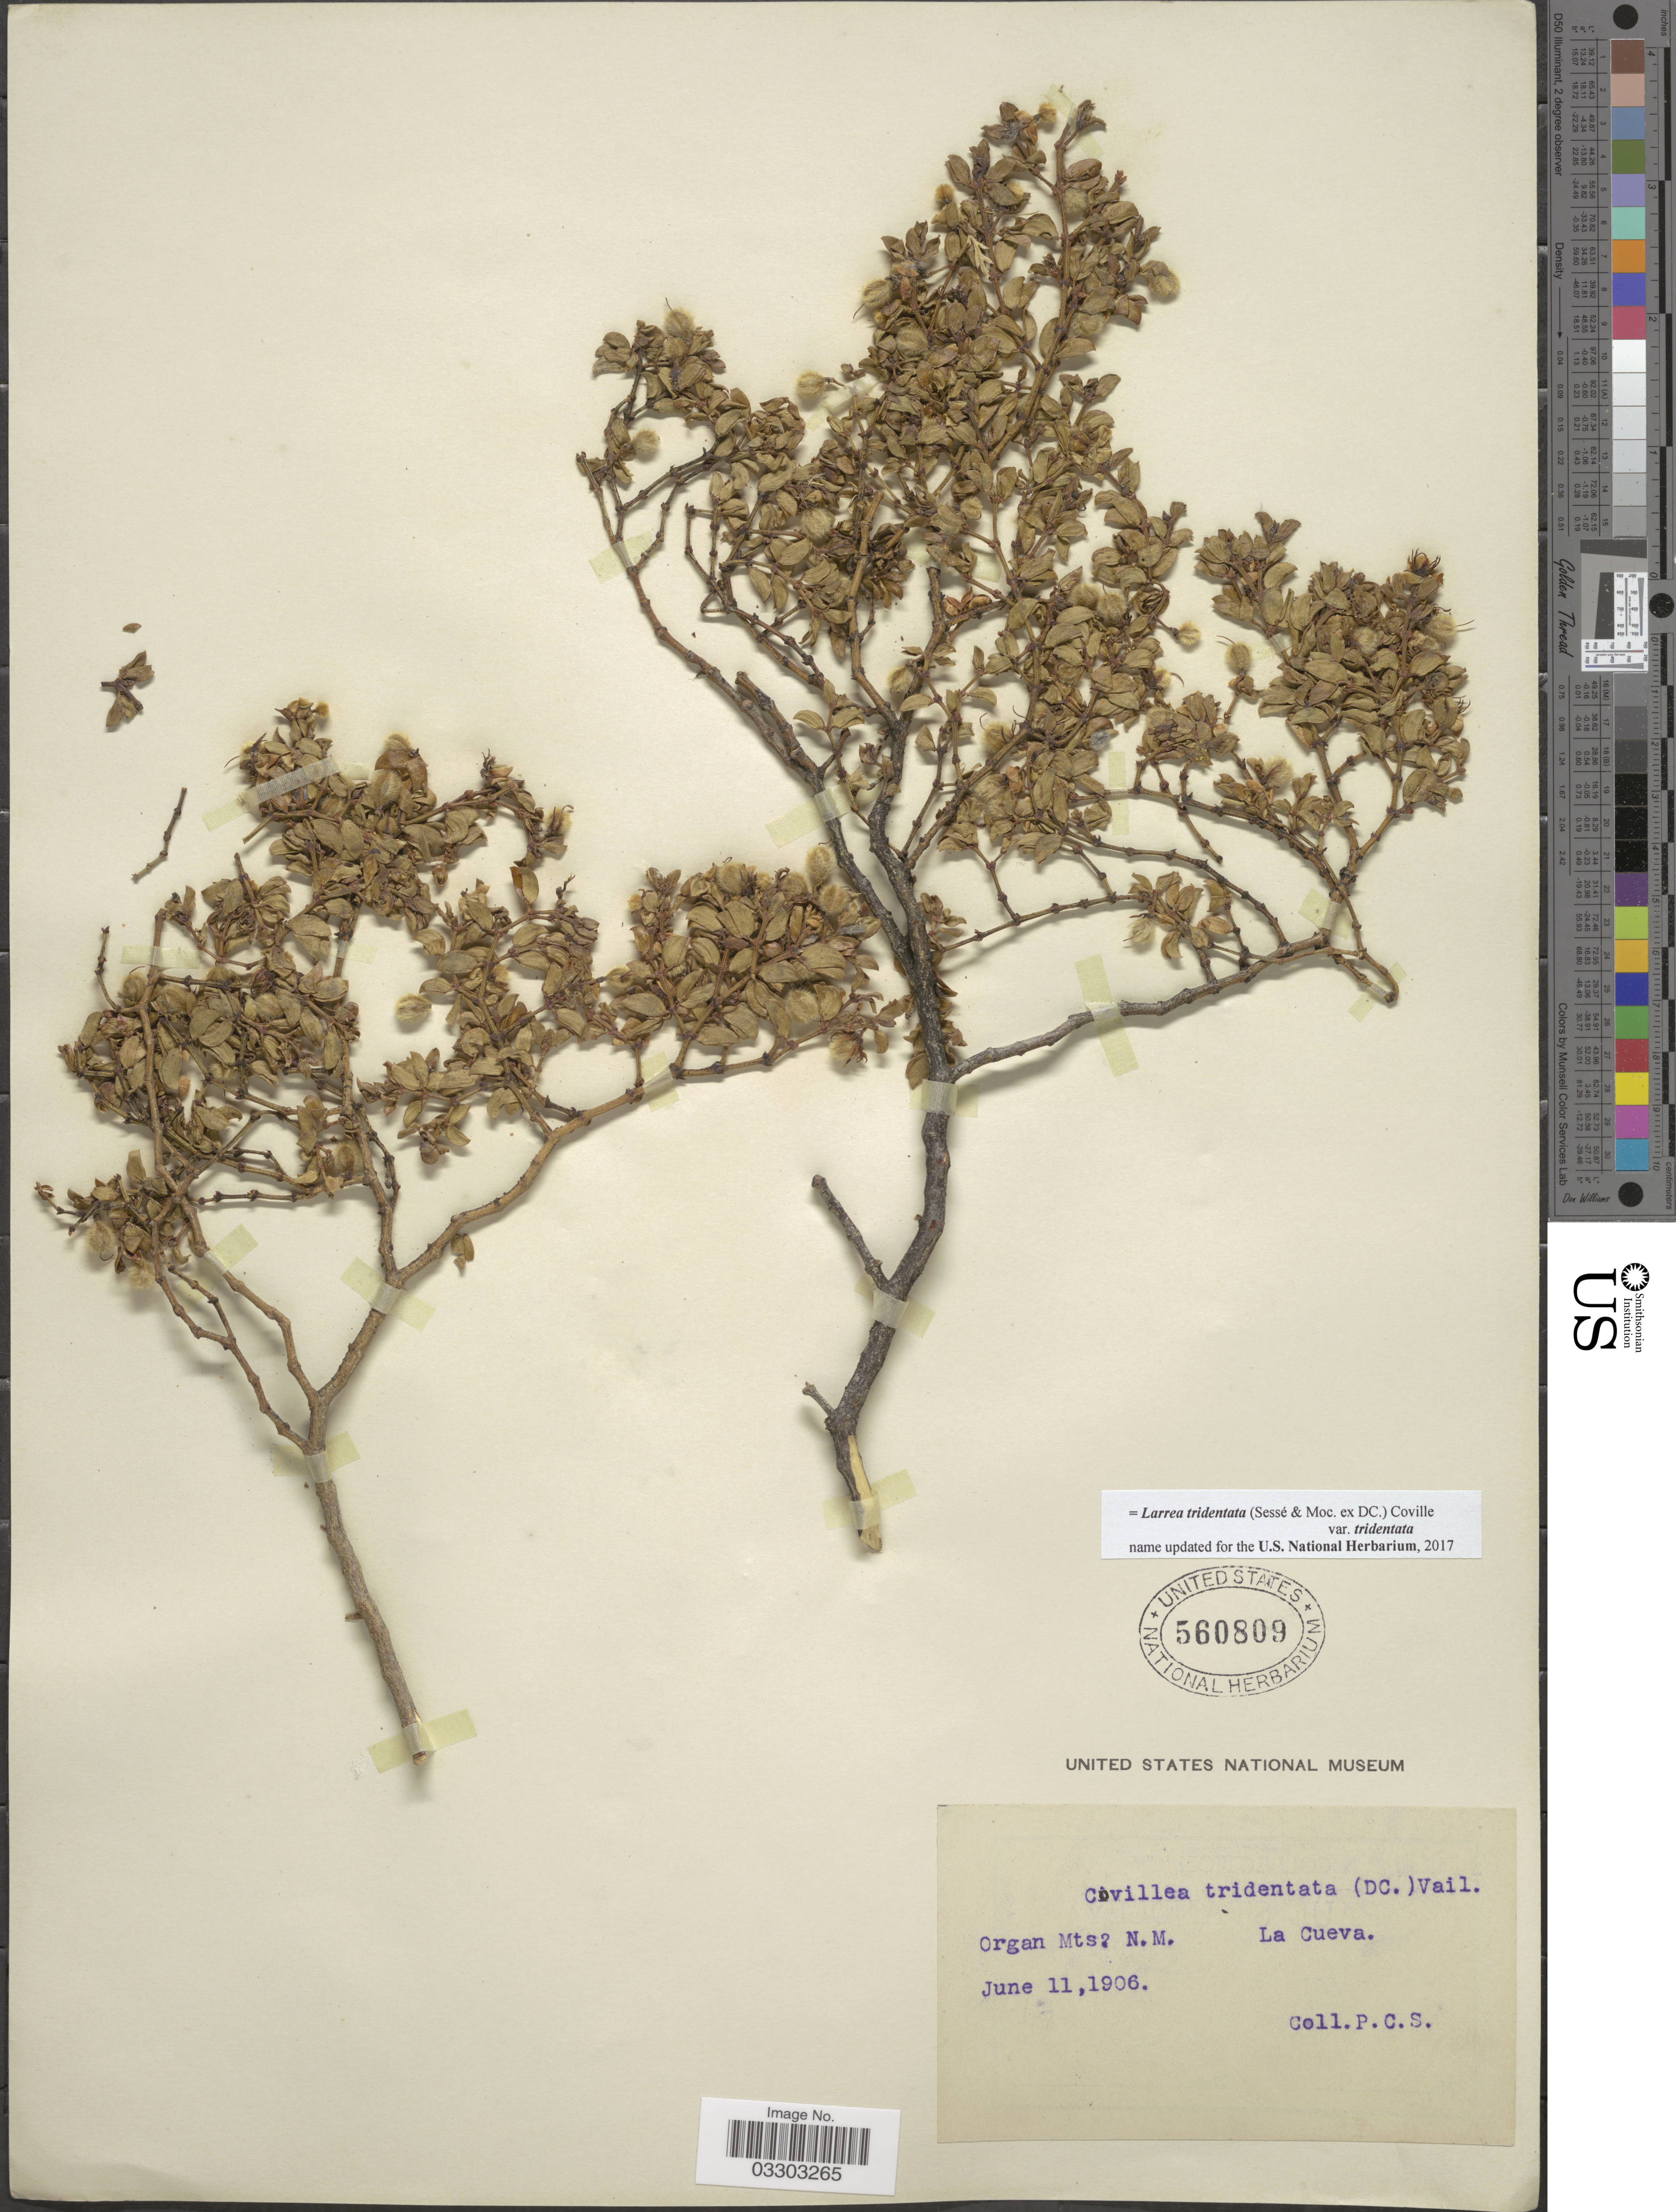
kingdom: Plantae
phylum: Tracheophyta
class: Magnoliopsida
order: Zygophyllales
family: Zygophyllaceae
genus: Larrea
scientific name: Larrea tridentata var. tridentata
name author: (Sessé & Moc. ex DC.) Coville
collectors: P. C. S.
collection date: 1906-06-11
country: United States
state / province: New Mexico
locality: Organ Mts [unsure placement]. La Cueva.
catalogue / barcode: US 560809